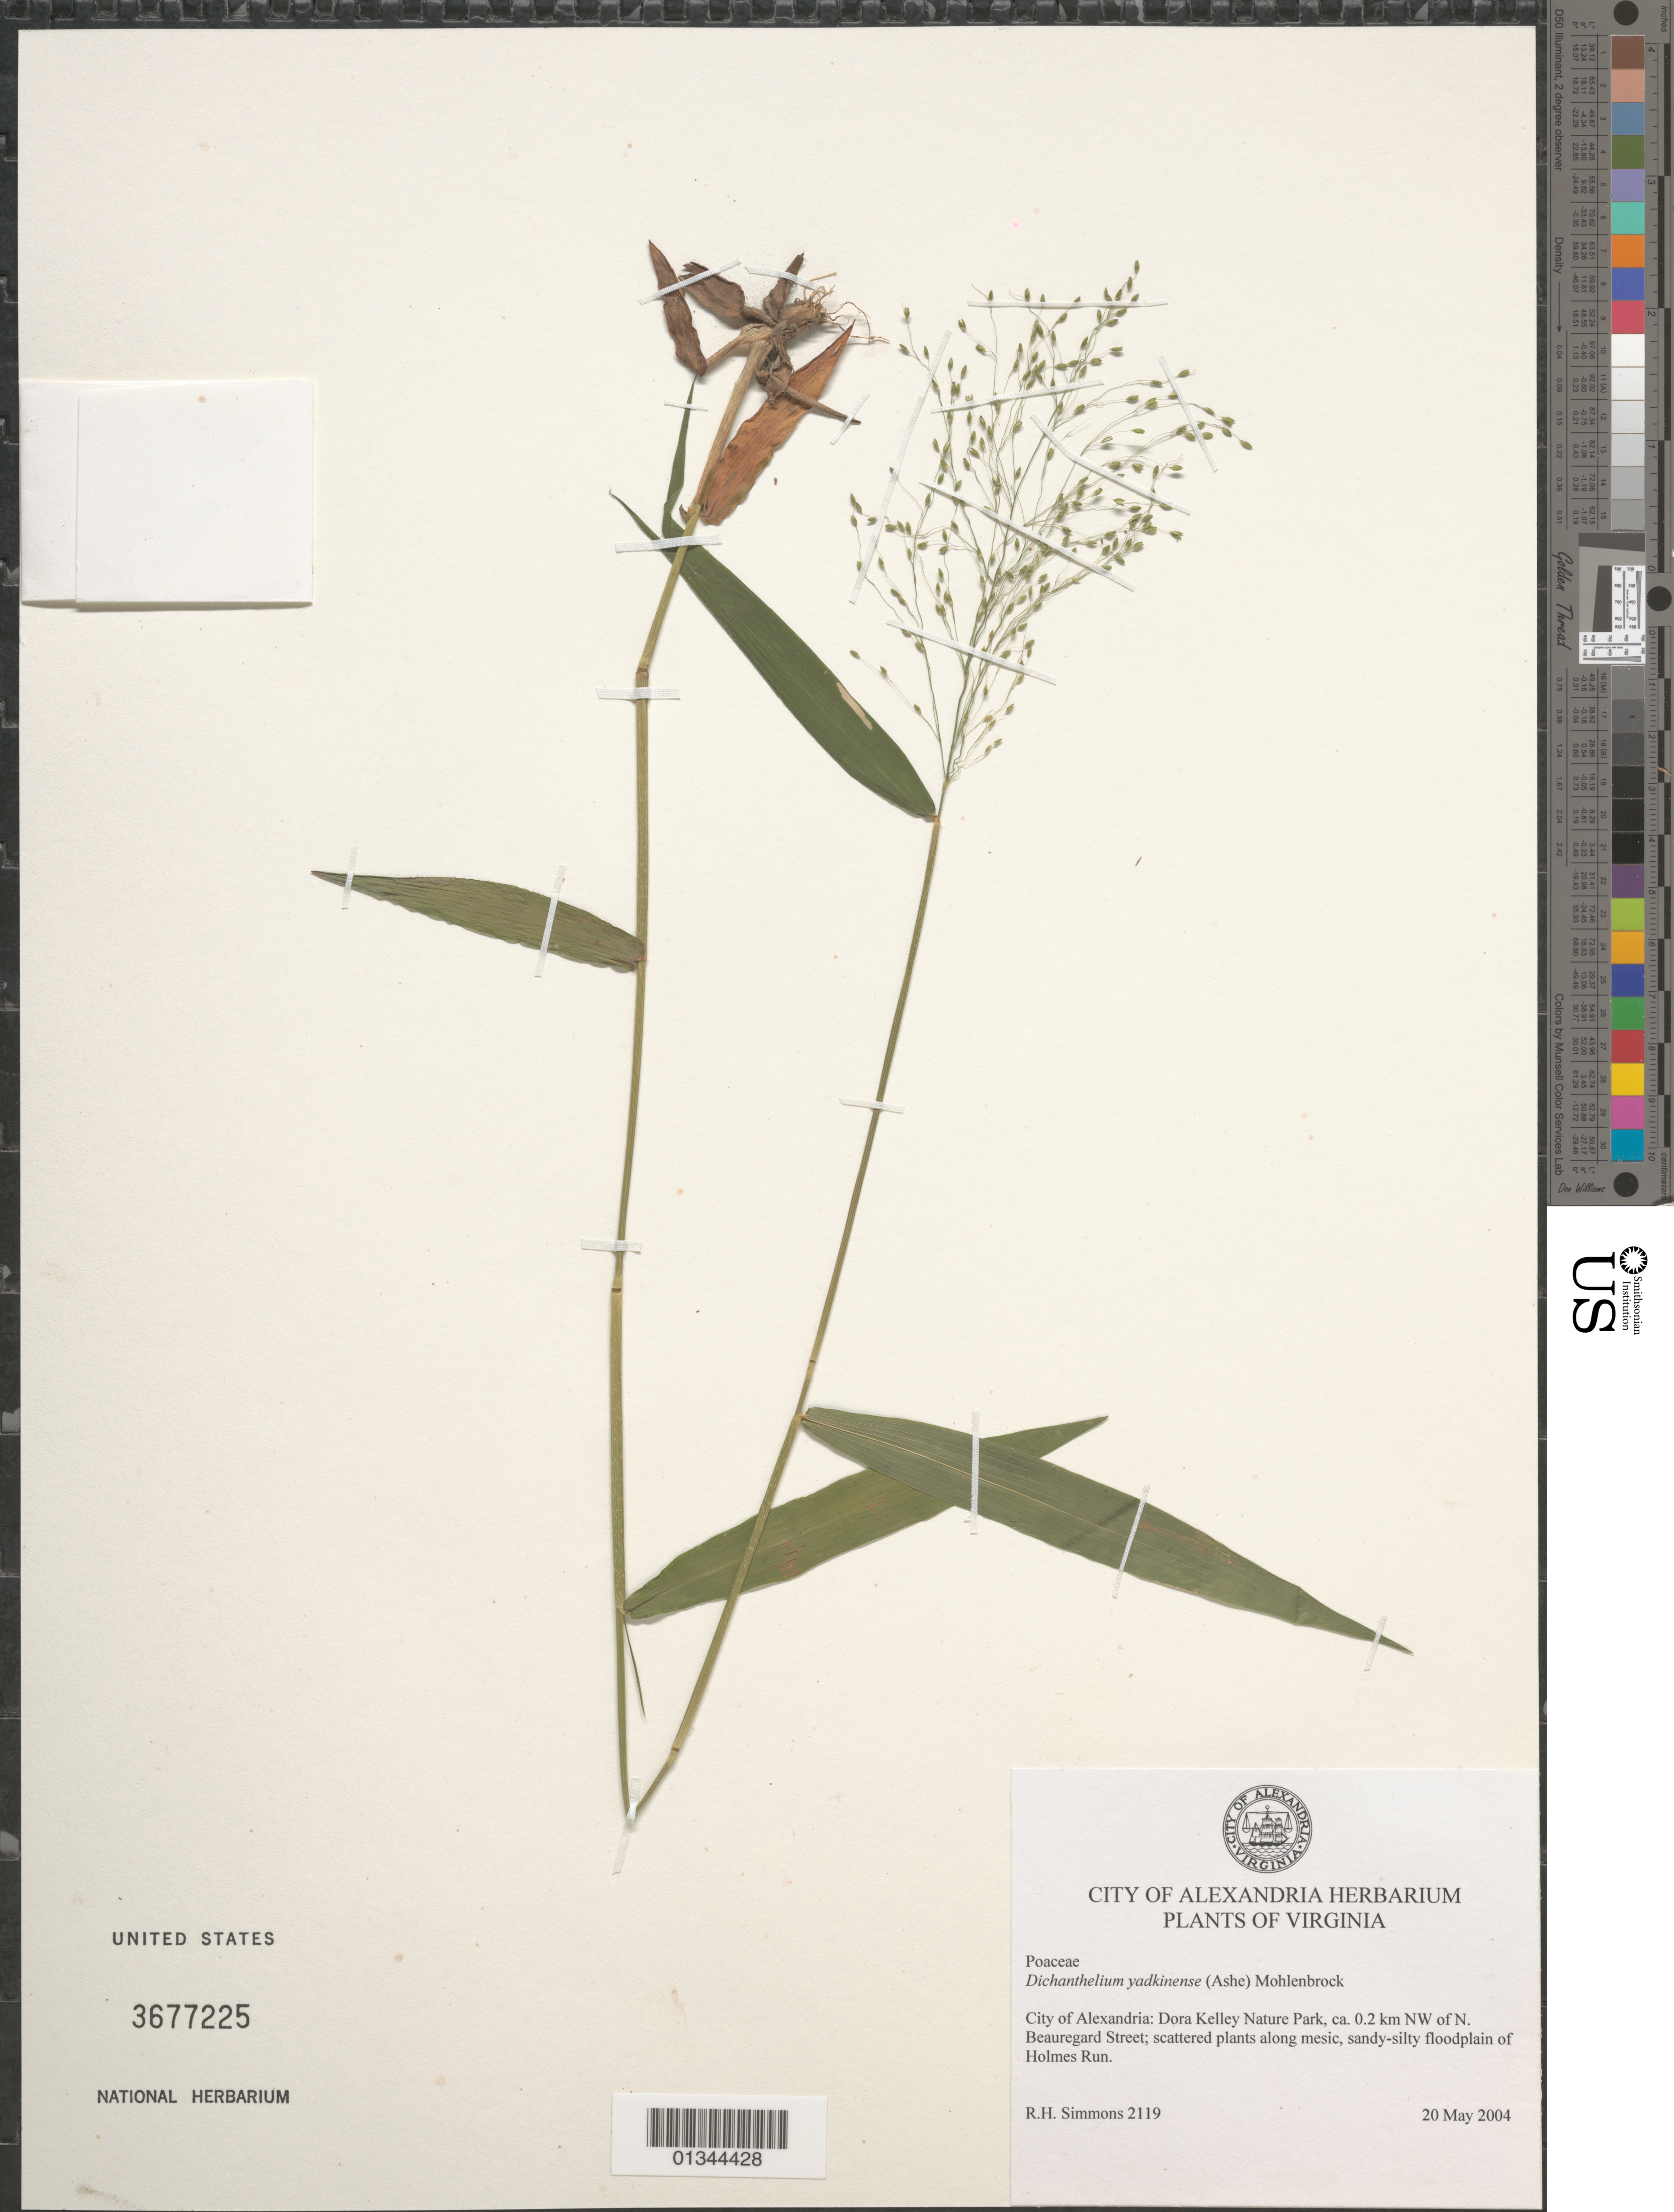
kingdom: Plantae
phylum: Tracheophyta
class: Liliopsida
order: Poales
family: Poaceae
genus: Dichanthelium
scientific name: Dichanthelium yadkinense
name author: (Ashe) Mohlenbr.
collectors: R. H. Simmons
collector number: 2119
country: United States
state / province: Virginia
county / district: City of Alexandria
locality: City of Alexandria: Dora Kelley Nature Park, ca. 0.2 km NW of N. Beauregard Street.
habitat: scattered plants along mesic, sandy floodplain of Holmes Run.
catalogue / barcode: US 3677225